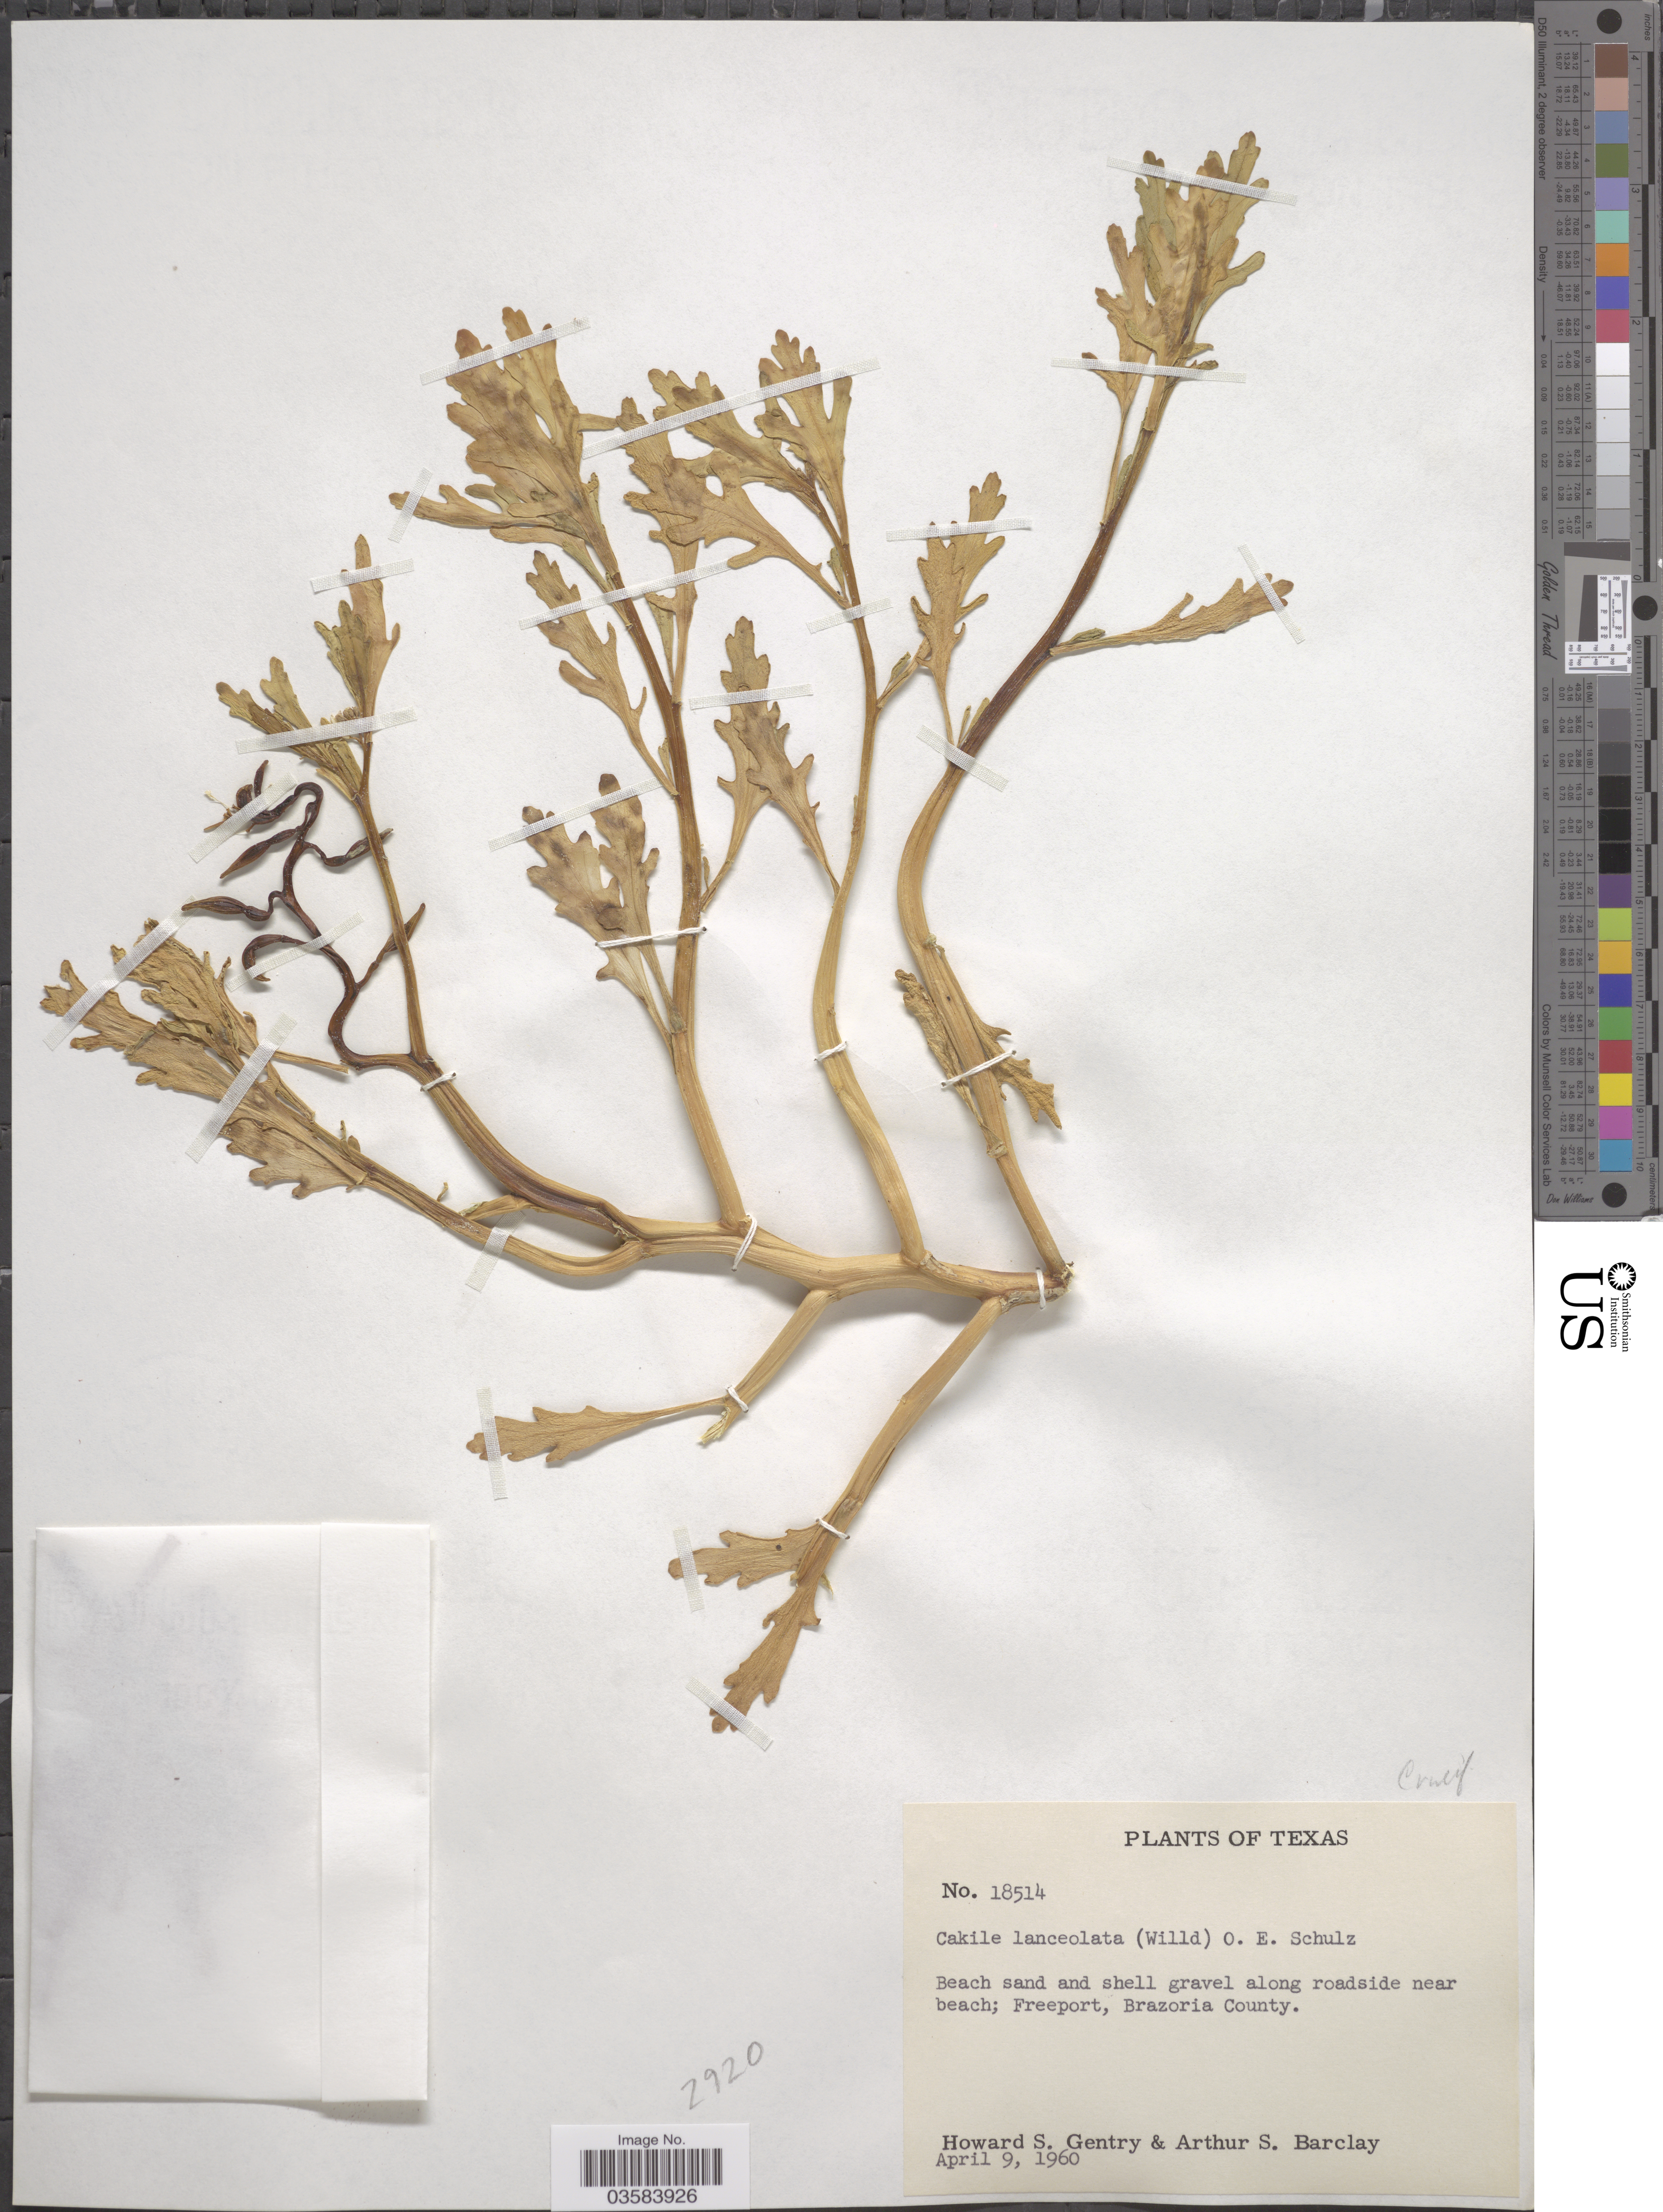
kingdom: Plantae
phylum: Tracheophyta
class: Magnoliopsida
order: Brassicales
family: Brassicaceae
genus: Cakile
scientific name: Cakile sp.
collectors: H. S. Gentry & A. S. Barclay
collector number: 18514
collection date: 1960-04-09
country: United States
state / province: Texas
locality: Beach sand and shell gravel along roadside near beach; Freeport, Brazoria County.